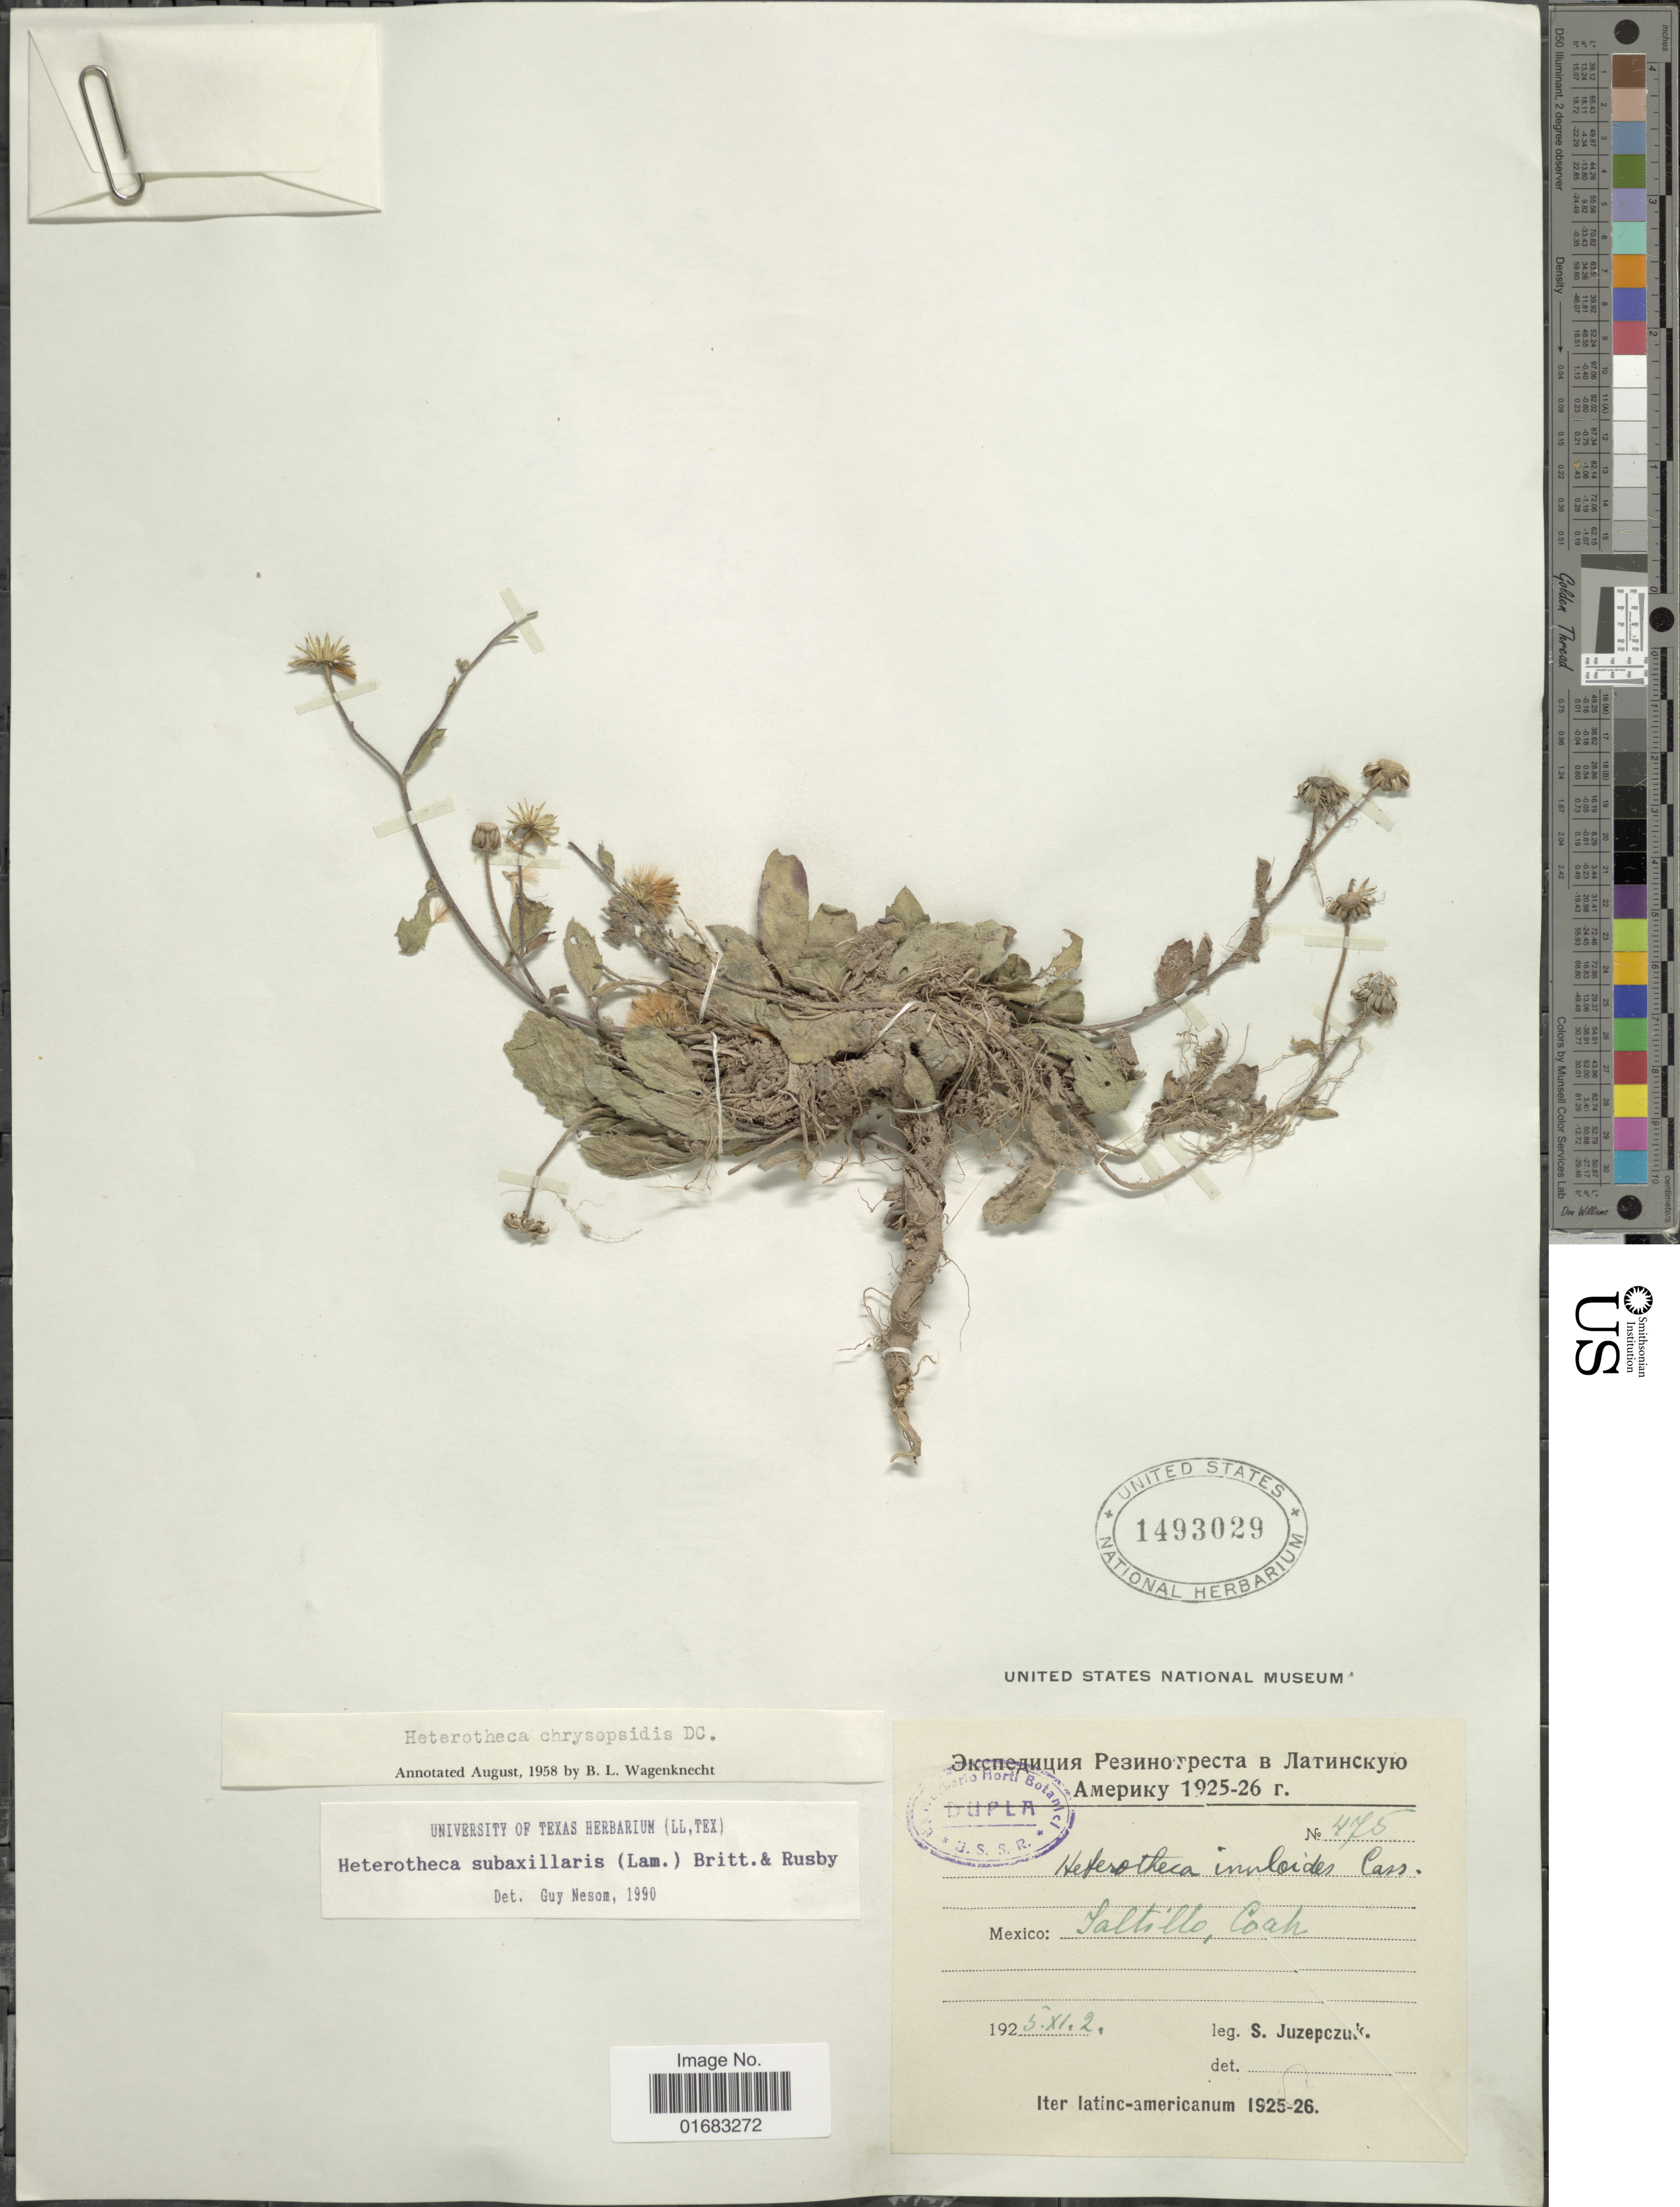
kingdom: Plantae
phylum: Tracheophyta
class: Magnoliopsida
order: Asterales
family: Asteraceae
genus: Heterotheca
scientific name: Heterotheca subaxillaris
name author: (Lam.) Britton & Rusby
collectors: S. Juzepezuk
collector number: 475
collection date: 1925-11-02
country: Mexico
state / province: Coahuila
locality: Mexico: Saltillo, Coah.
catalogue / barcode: US 1493029